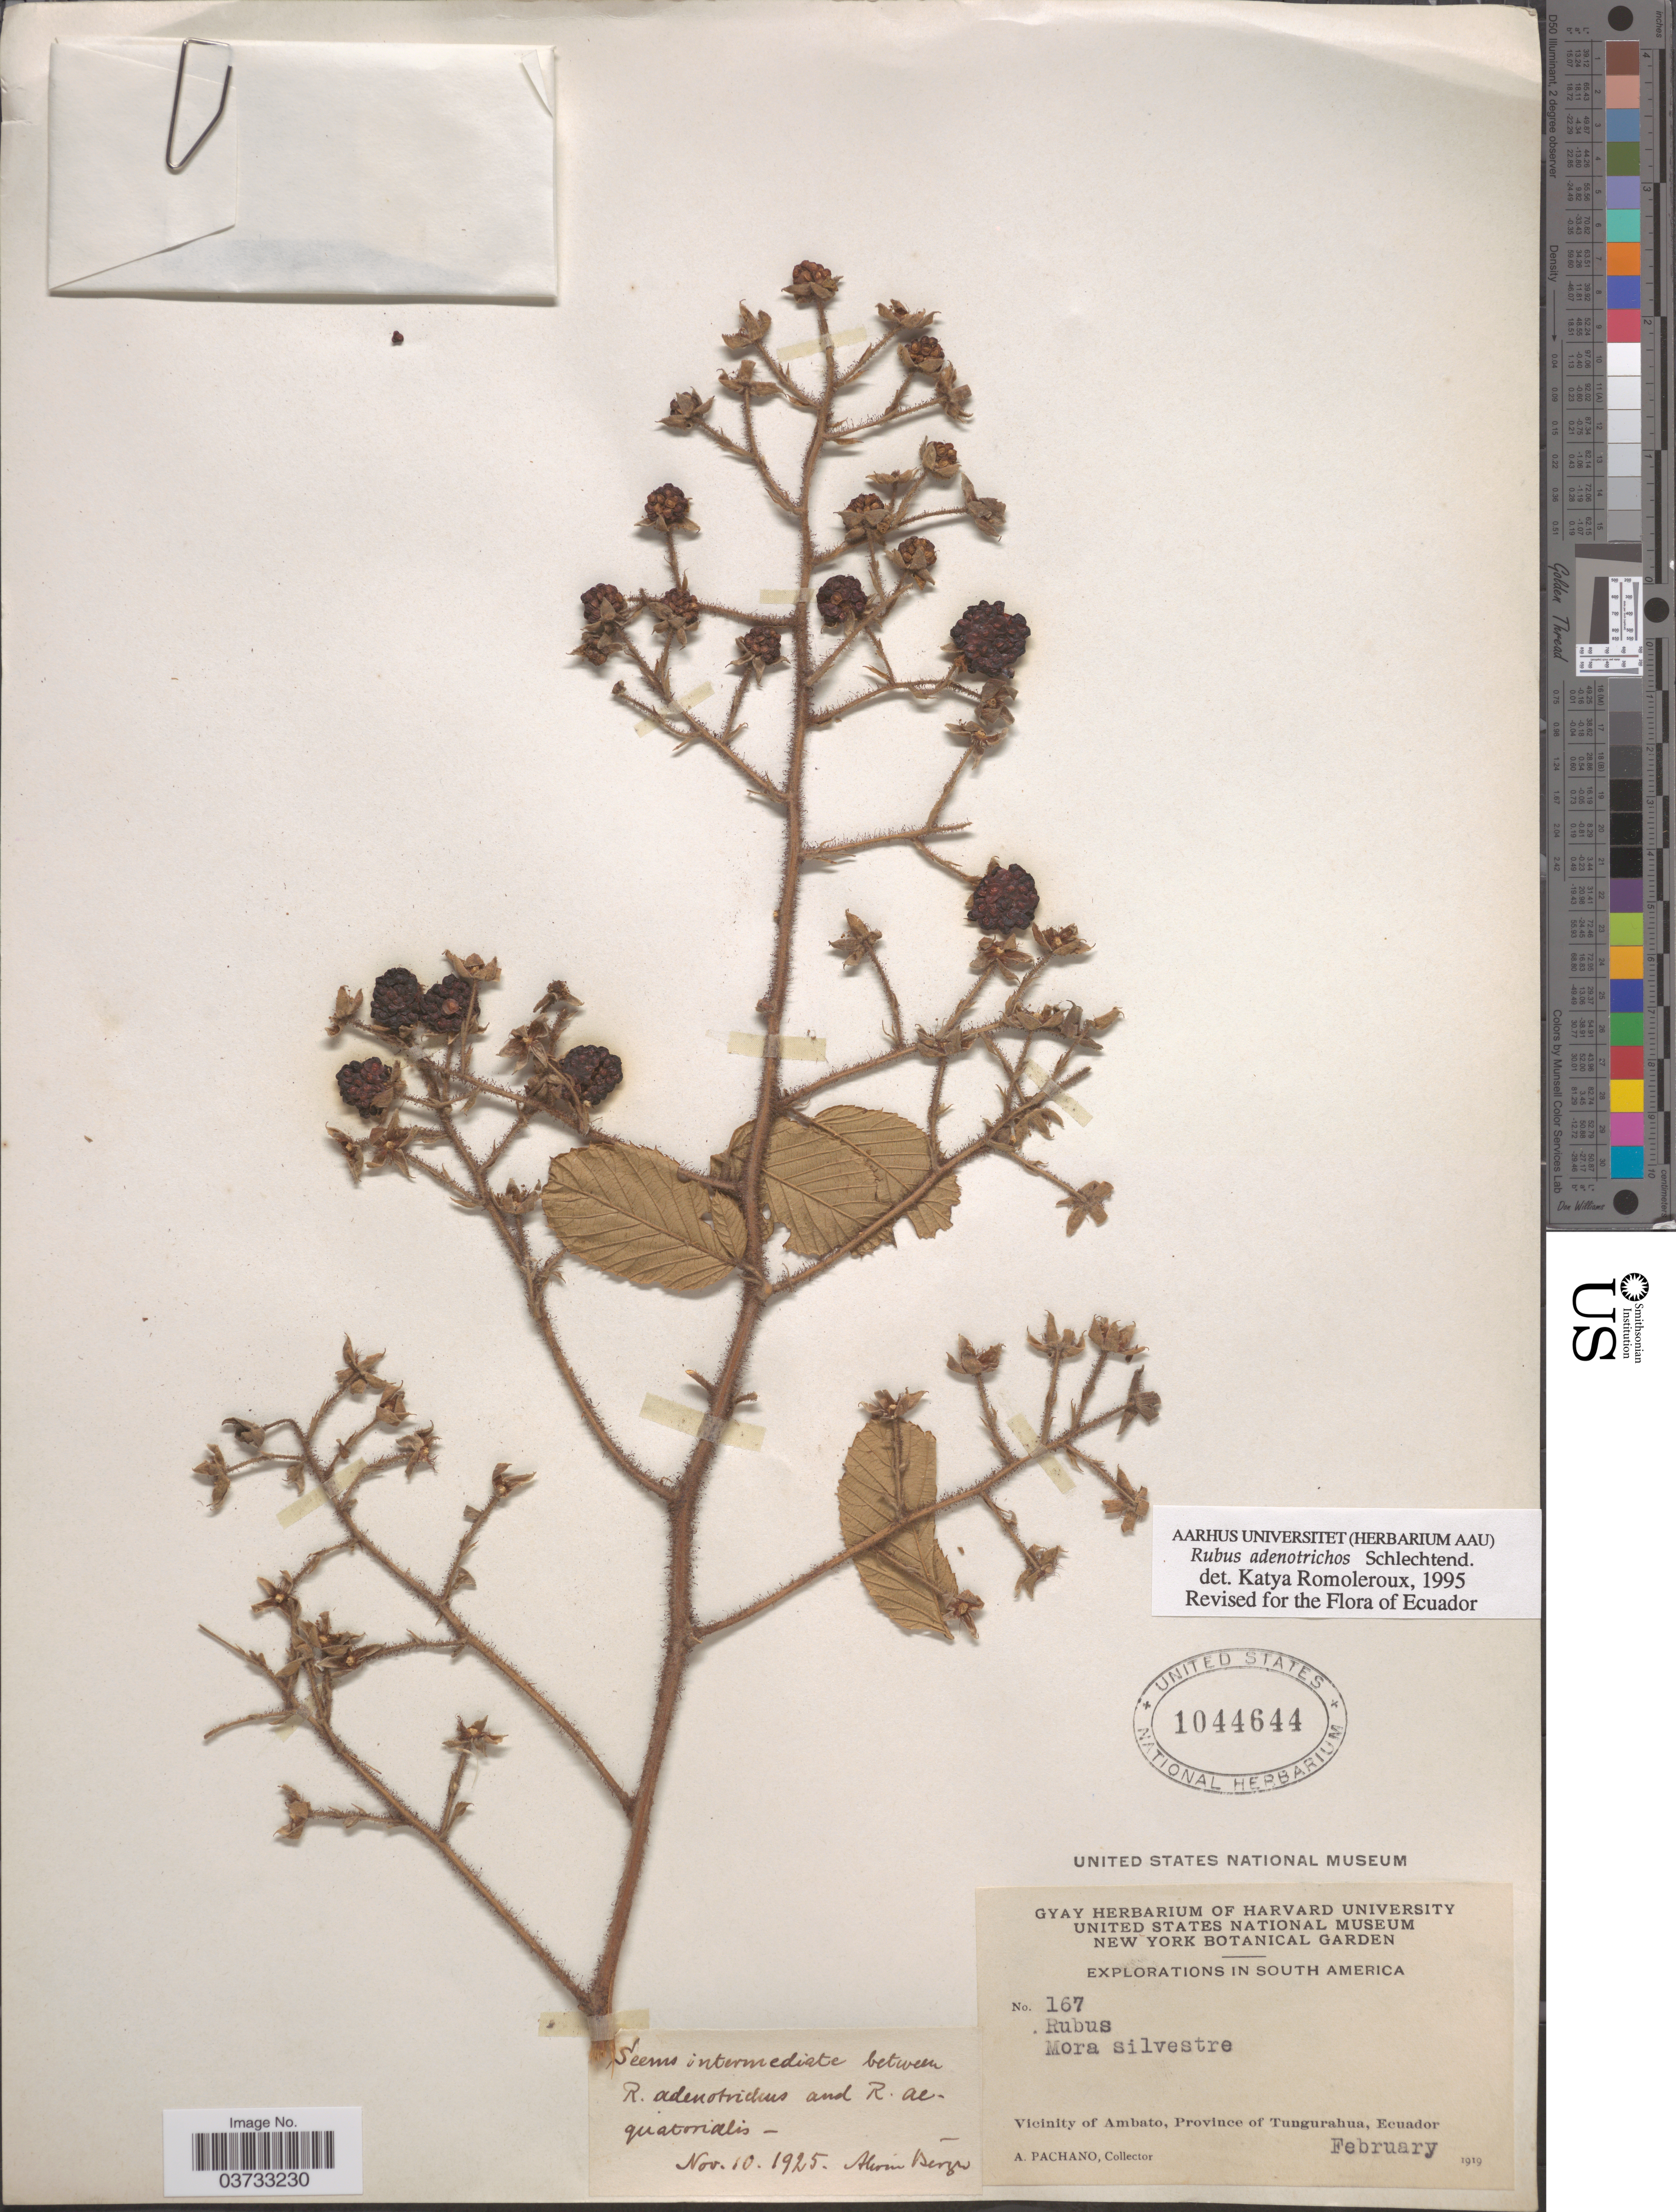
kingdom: Plantae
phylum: Tracheophyta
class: Magnoliopsida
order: Rosales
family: Rosaceae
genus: Rubus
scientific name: Rubus adenotrichos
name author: Schltdl.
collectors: A. Pachano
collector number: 167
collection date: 1919-02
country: Ecuador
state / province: Tungurahua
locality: Vicinity of Ambato.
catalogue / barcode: US 1044644